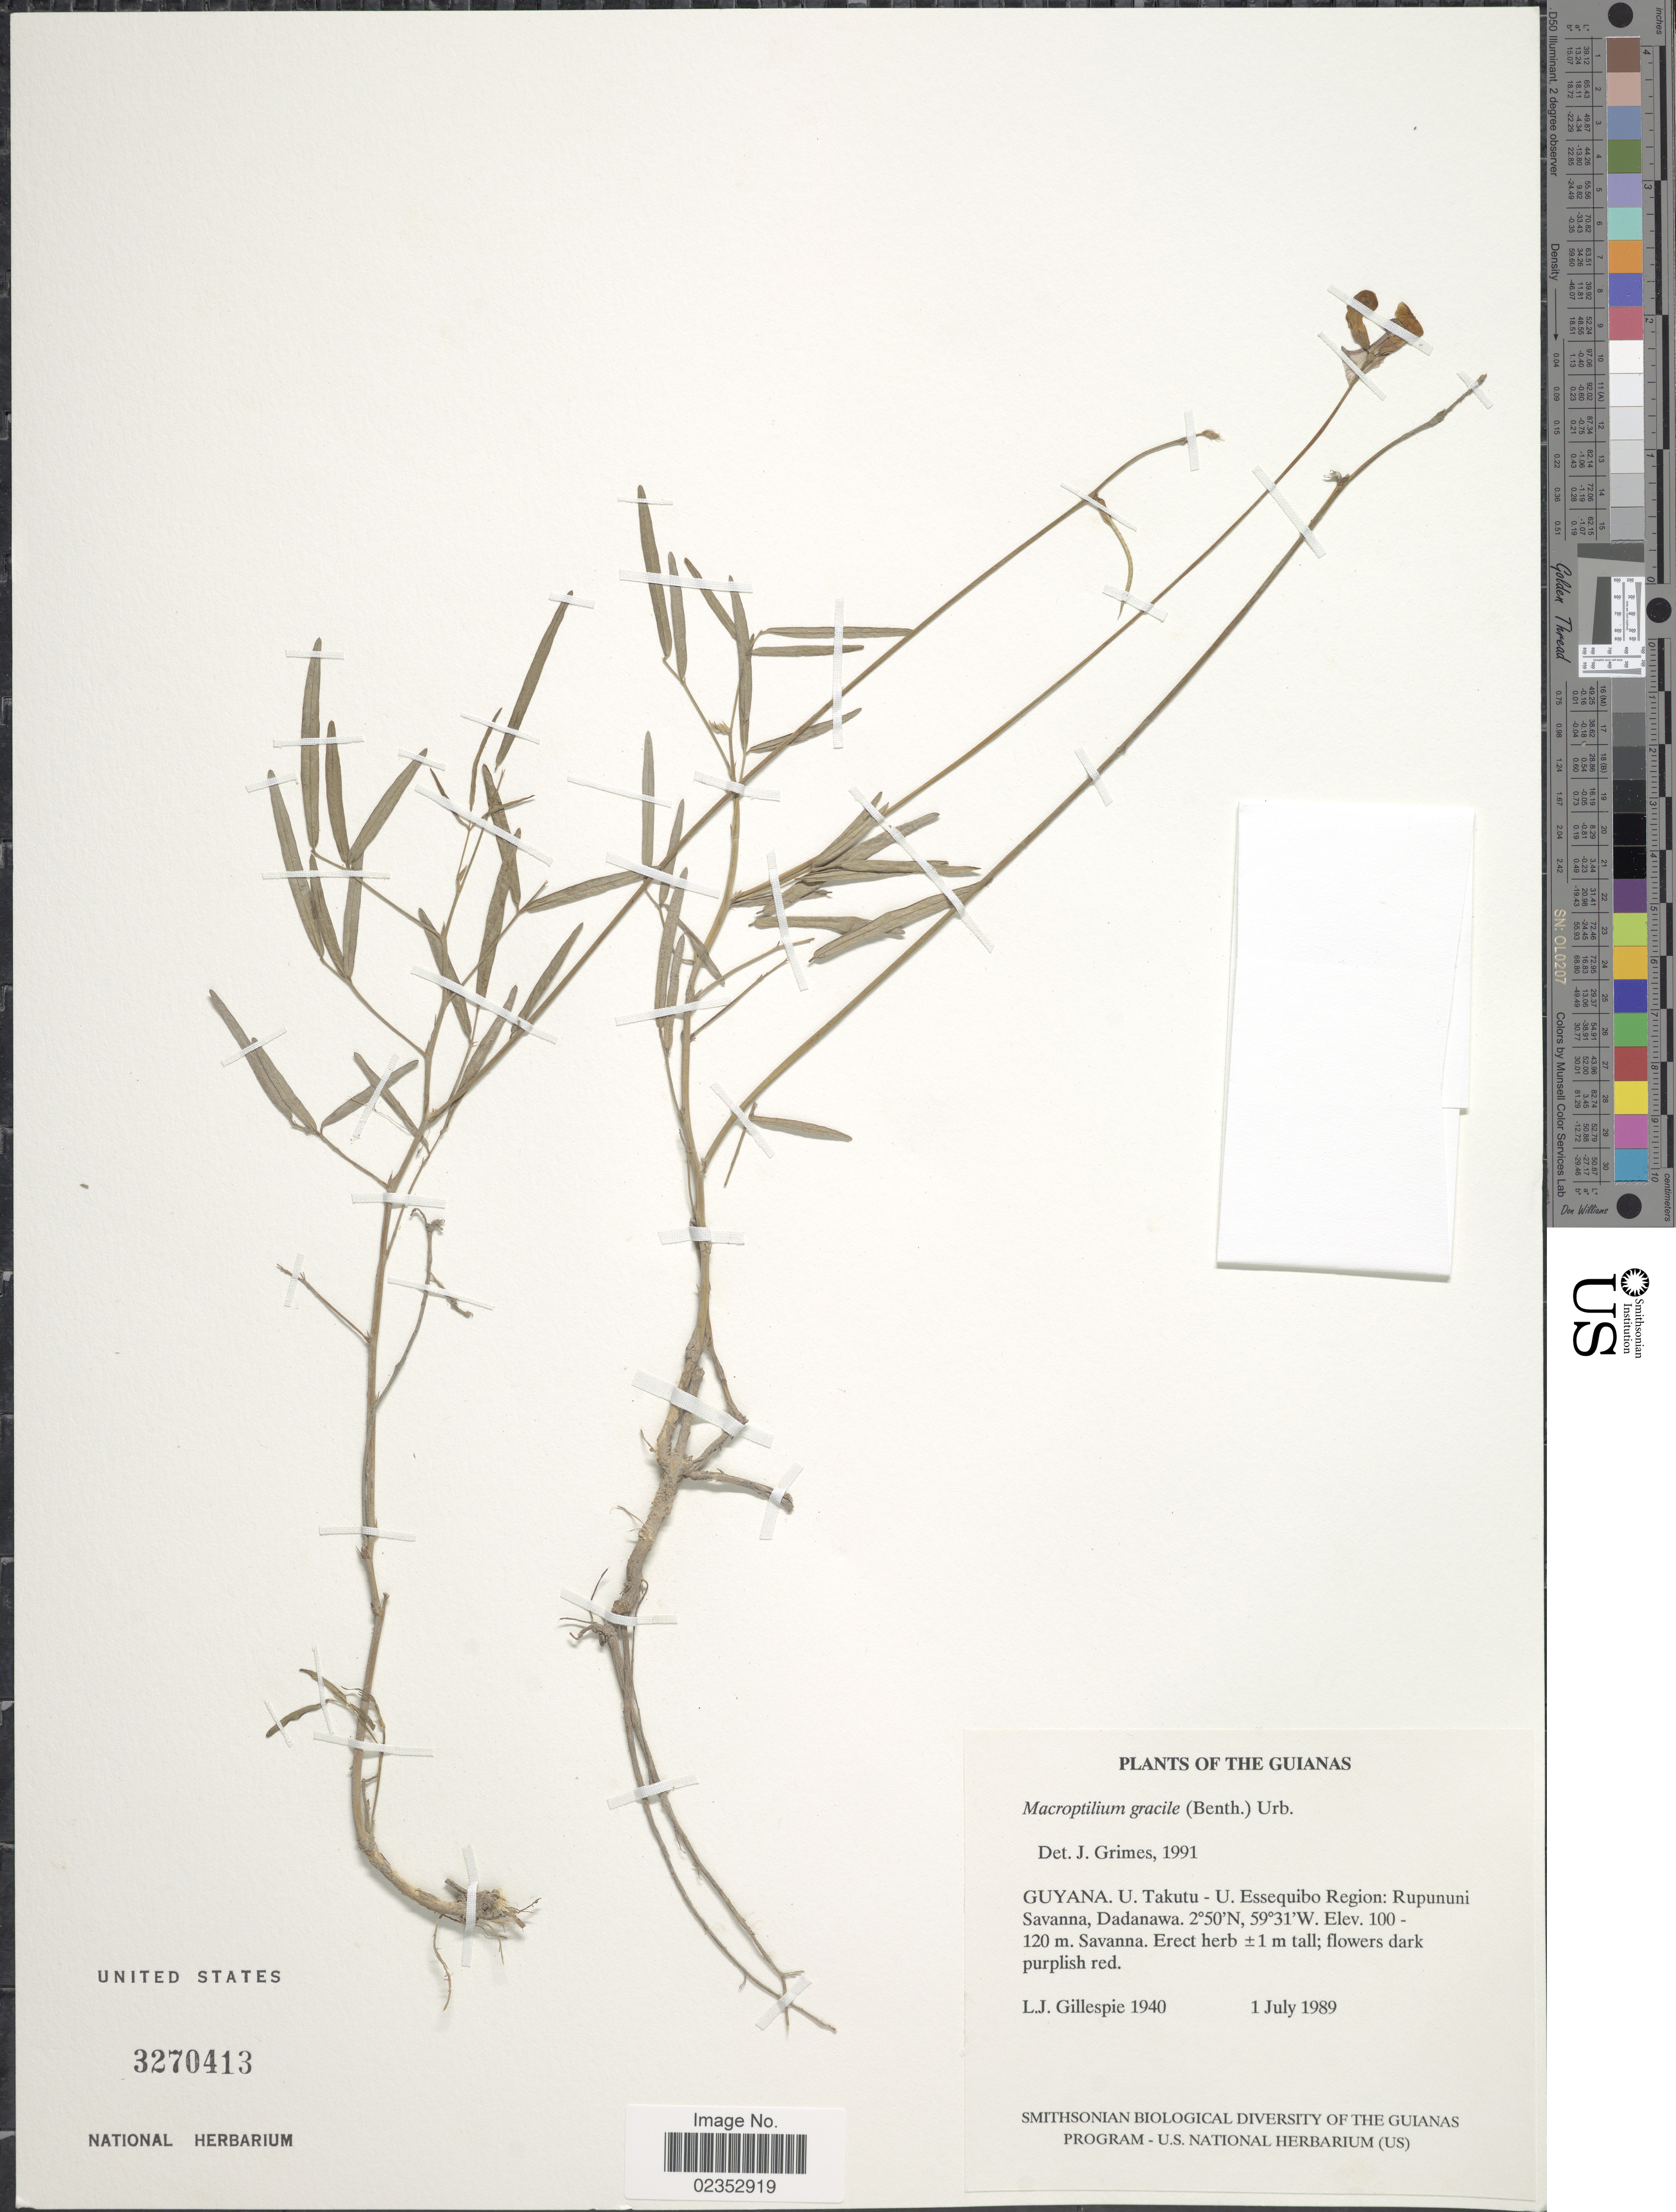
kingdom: Plantae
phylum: Tracheophyta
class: Magnoliopsida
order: Fabales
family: Fabaceae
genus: Macroptilium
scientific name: Macroptilium gracile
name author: (Poepp. ex Benth.) Urb.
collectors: L. Gillespie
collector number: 1940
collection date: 1989-07-01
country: Guyana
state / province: U. Takutu-U. Essequibo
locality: The Guianas, U. Takutu - U. Essequibo Region: Rupununi Savanna, Dadanawa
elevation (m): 100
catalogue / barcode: US 3270413